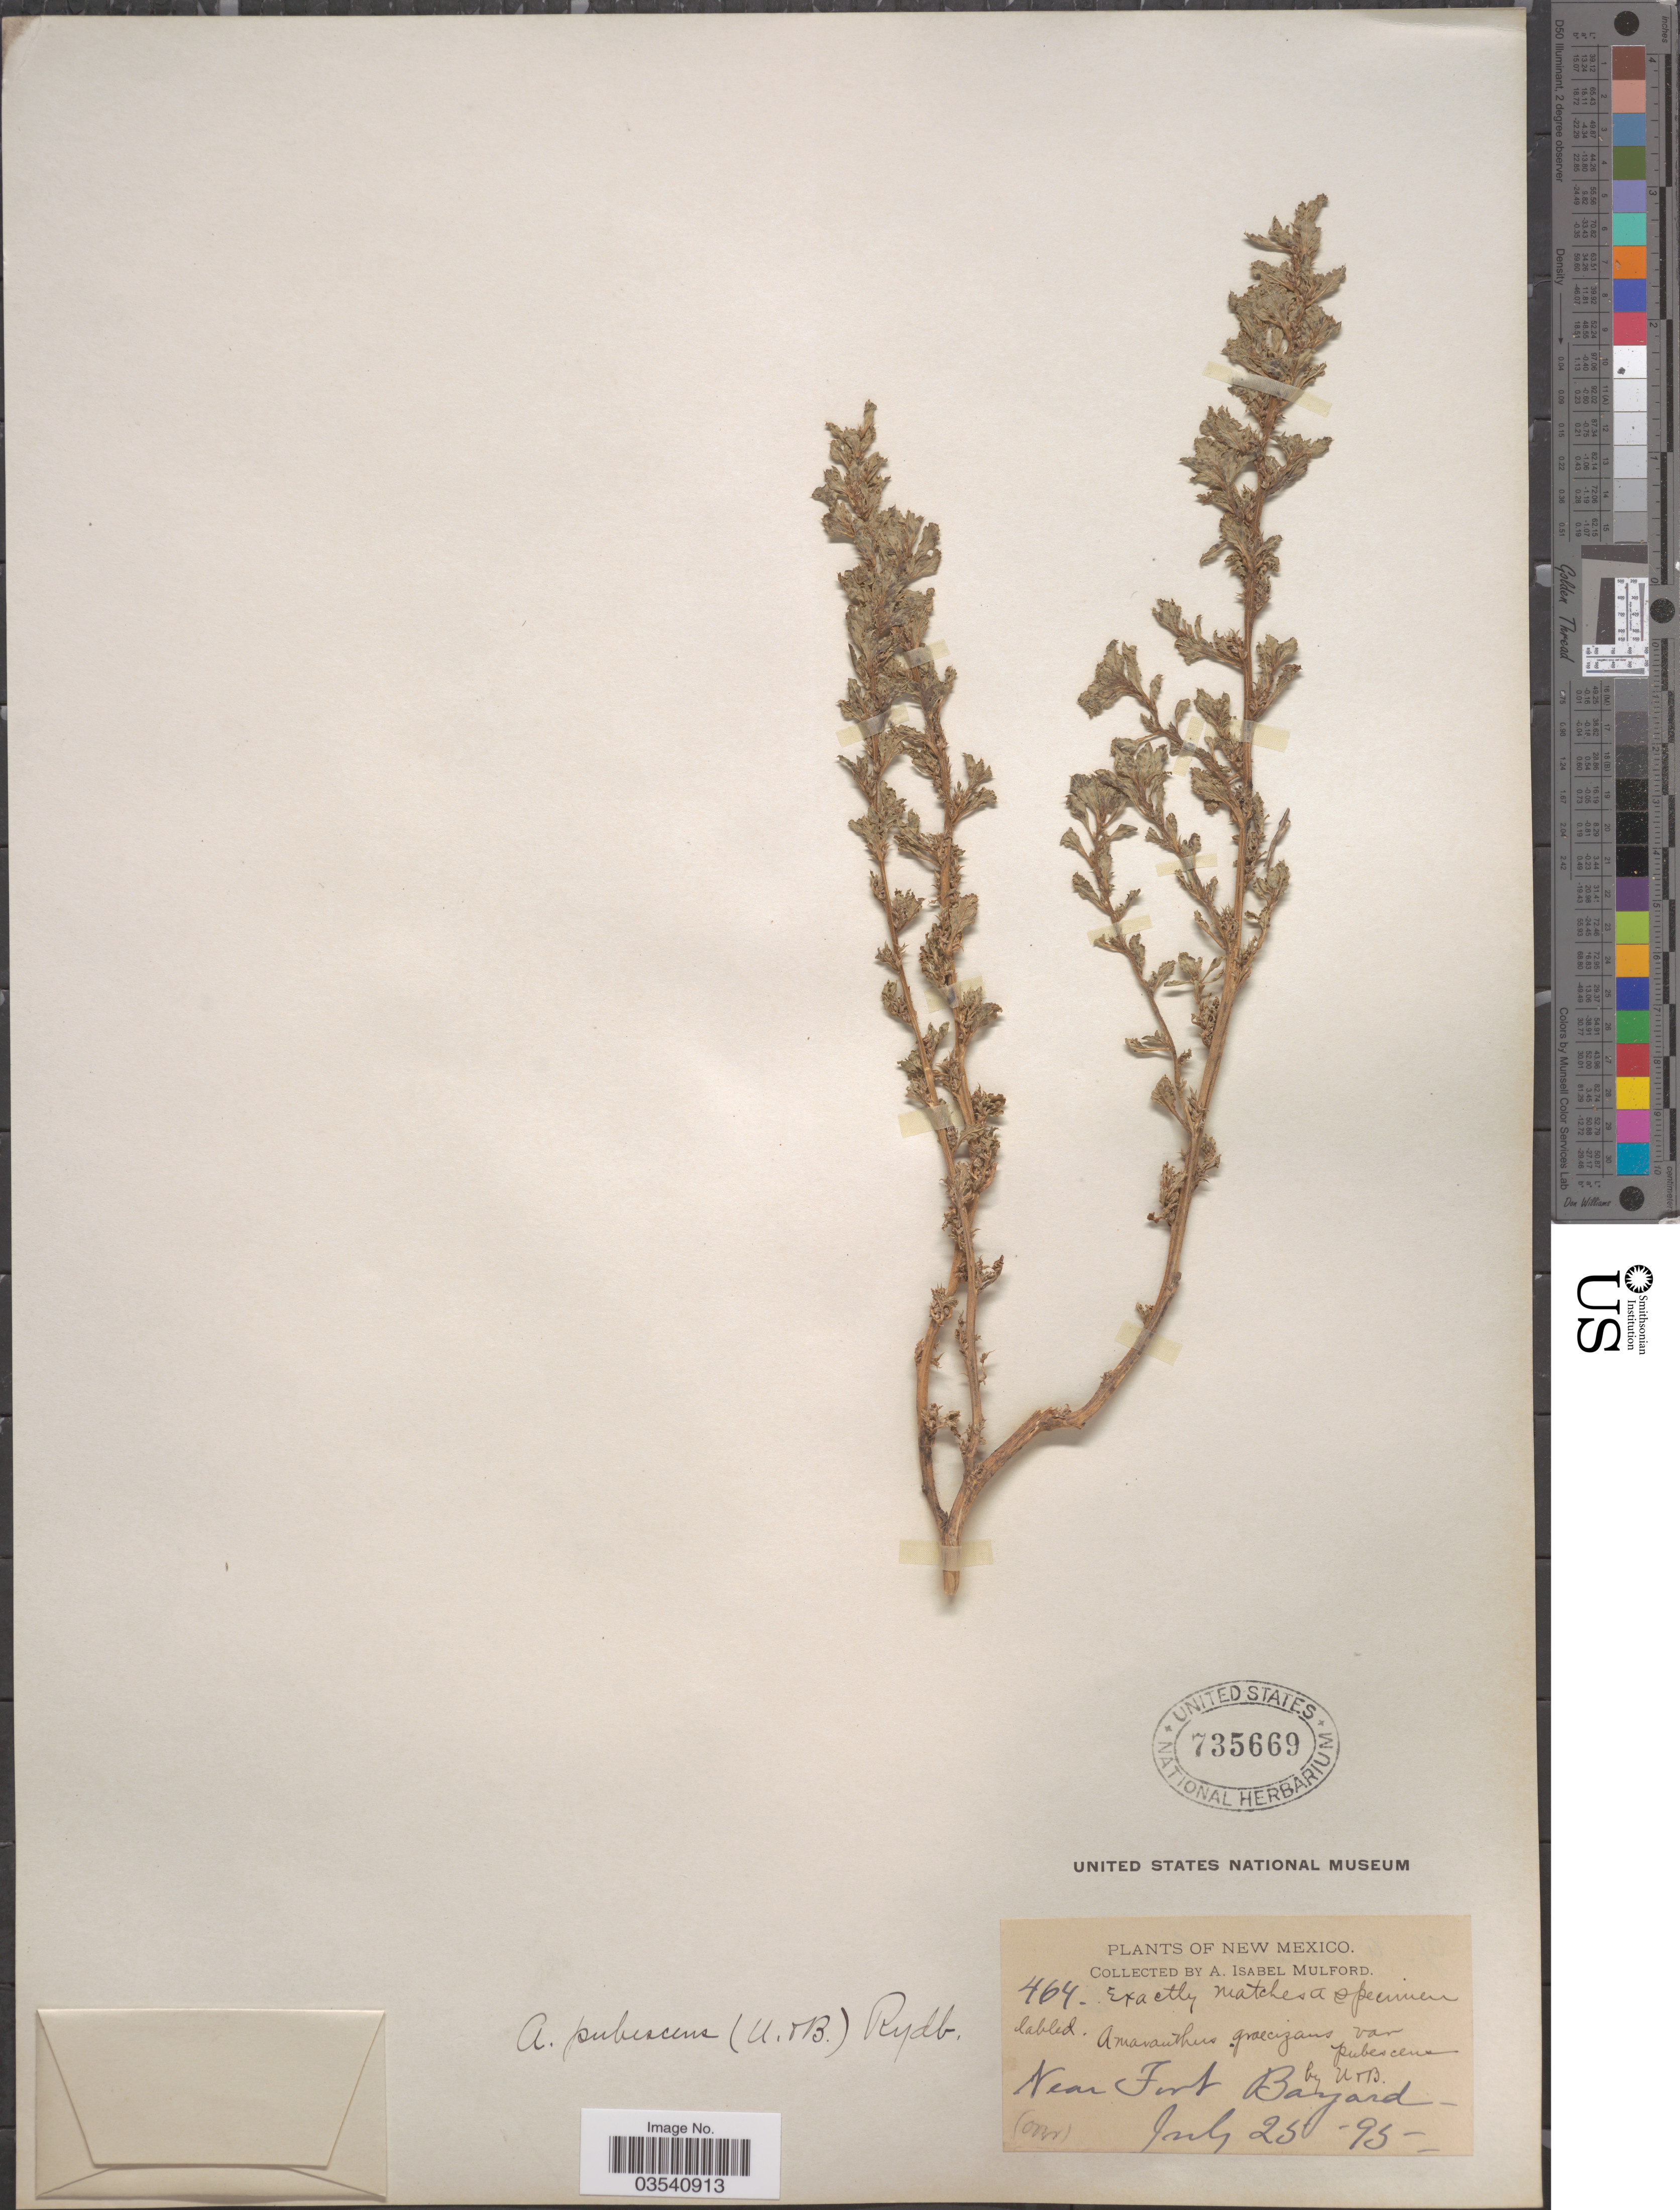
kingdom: Plantae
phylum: Tracheophyta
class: Magnoliopsida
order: Caryophyllales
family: Amaranthaceae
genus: Amaranthus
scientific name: Amaranthus pubescens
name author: (E. B. Uline & W. L. Bray) Rydb.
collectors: A. Mulford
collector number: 464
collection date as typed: Transcribed d/m/y: 25/7/95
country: United States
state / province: New Mexico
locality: Near Fort Bayard.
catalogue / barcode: US 735669